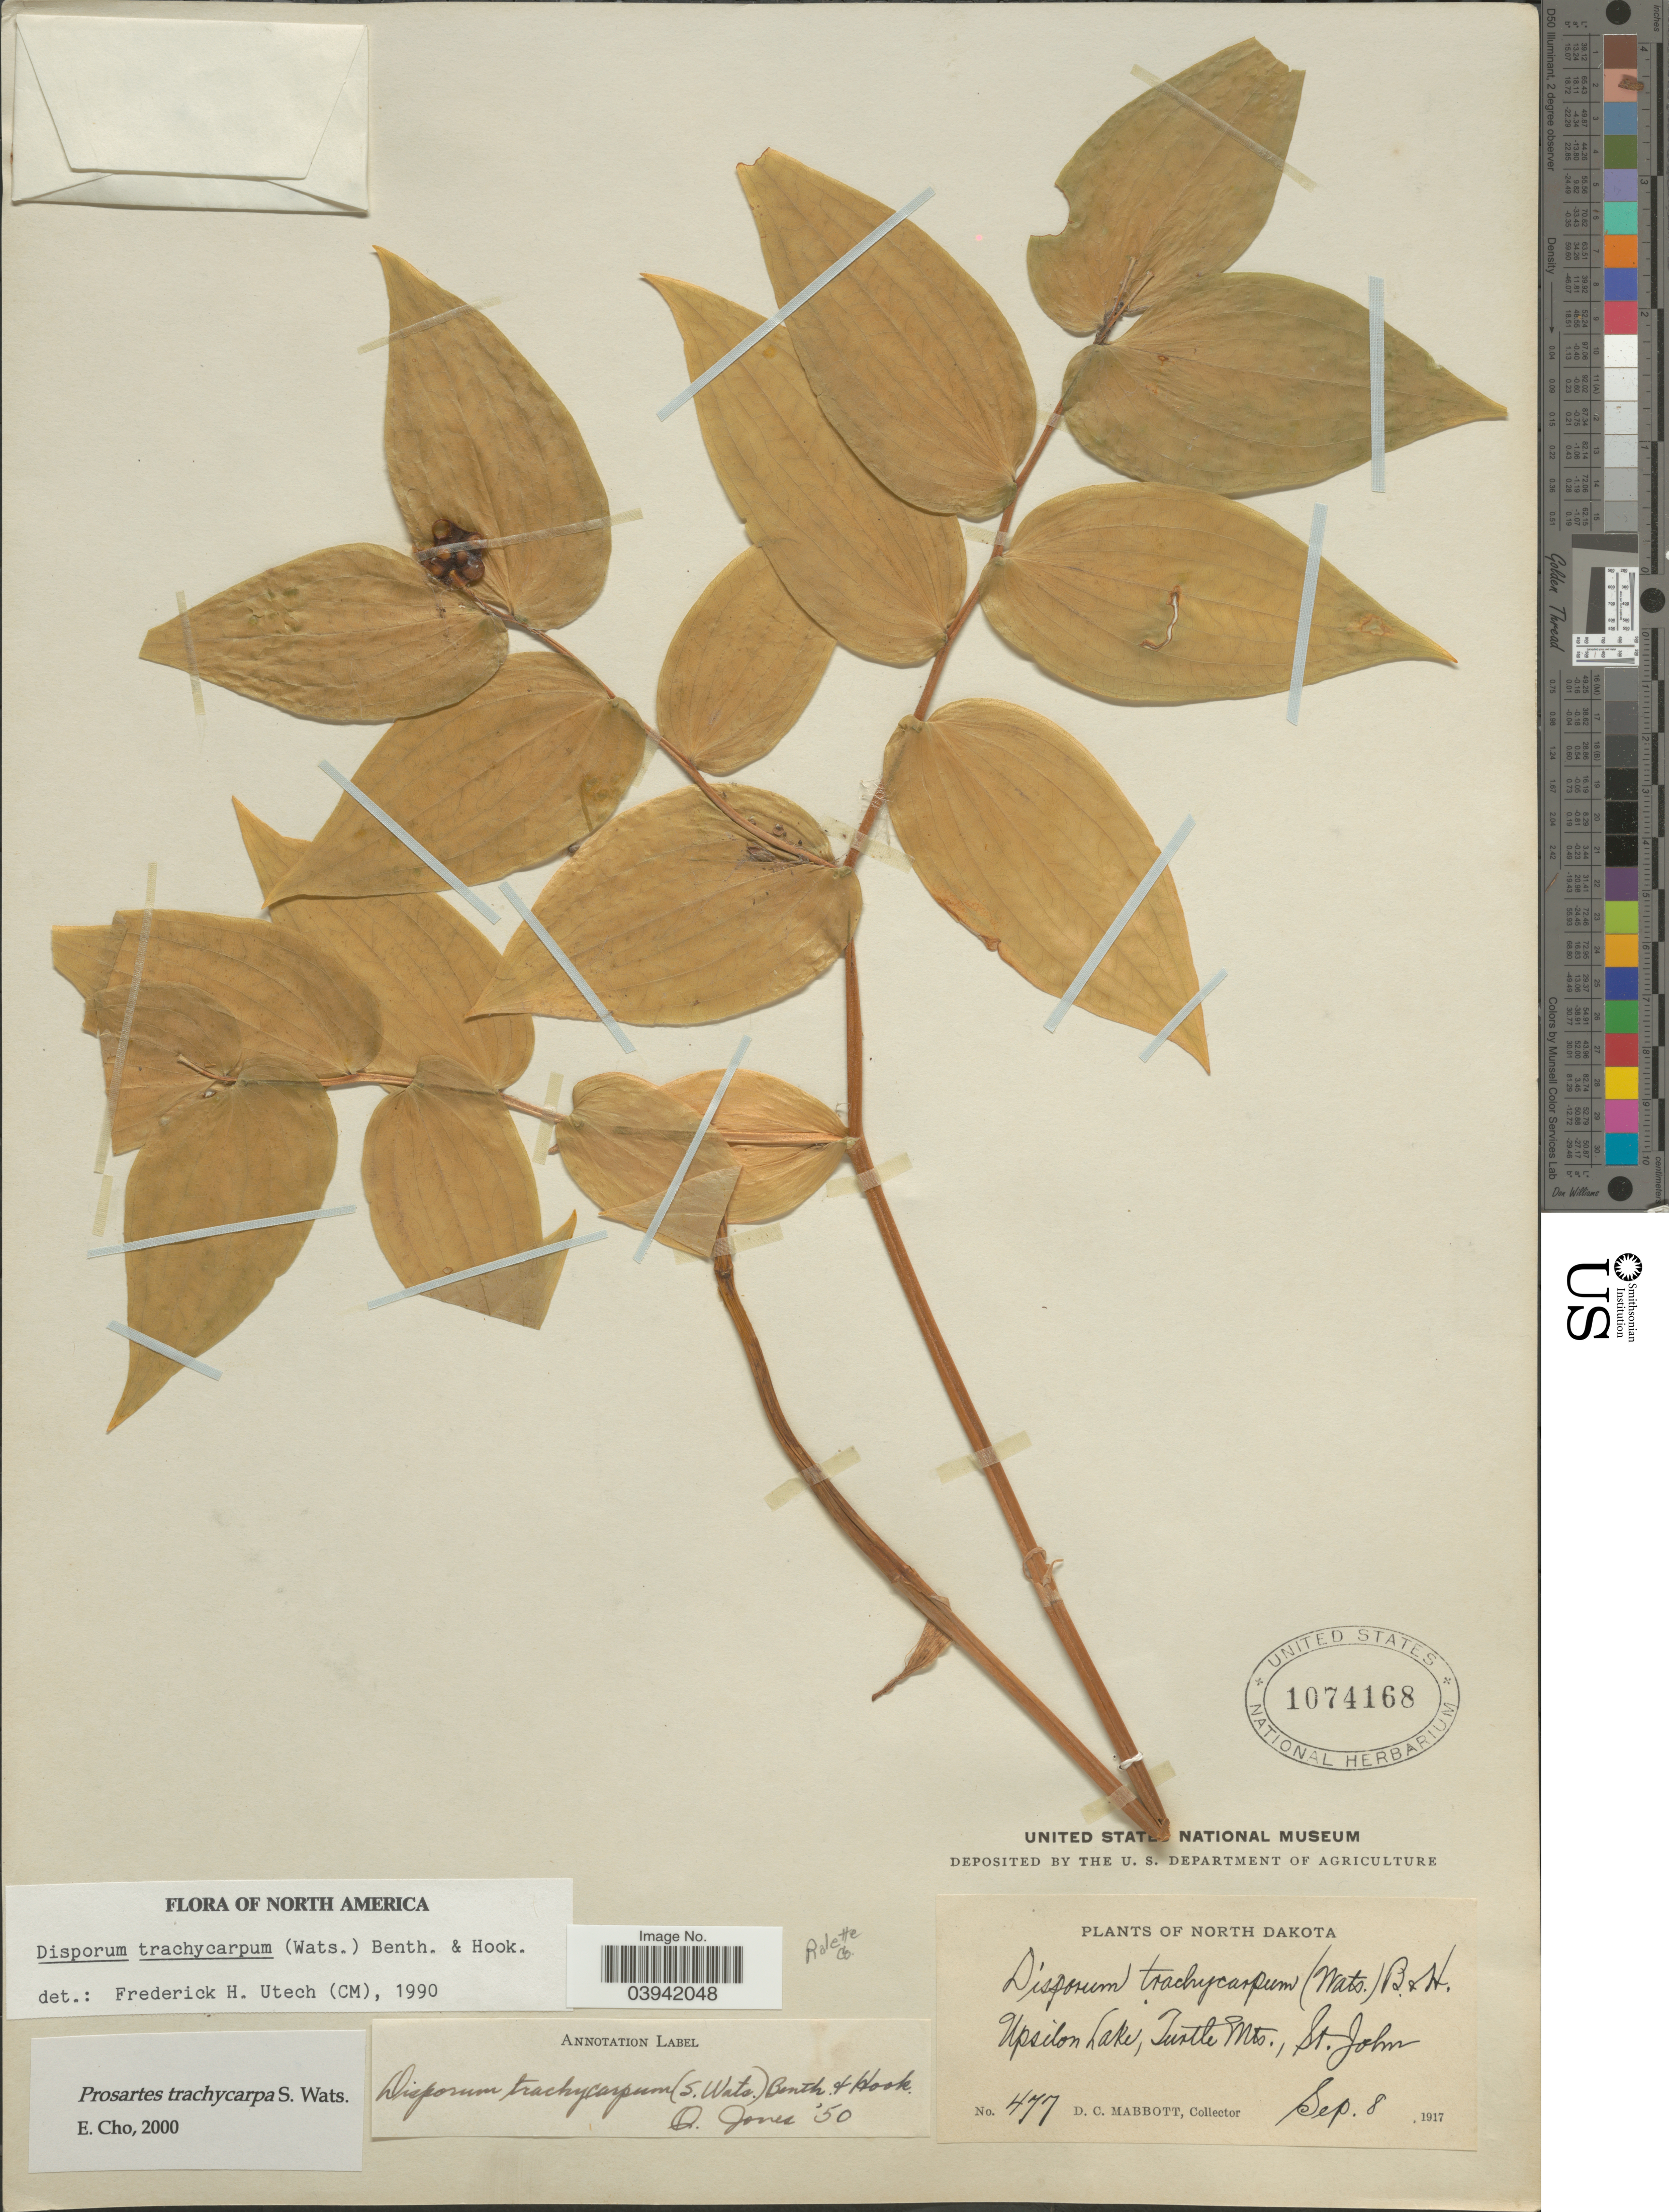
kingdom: Plantae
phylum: Tracheophyta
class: Liliopsida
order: Liliales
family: Liliaceae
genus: Prosartes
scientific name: Prosartes trachycarpa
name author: S. Watson in C. King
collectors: D. Mabbott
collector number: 477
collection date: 1917-09-08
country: United States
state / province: North Dakota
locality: Ralette Co. Upsilon Lake, Turtle Mts., St. John.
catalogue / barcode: US 1074168